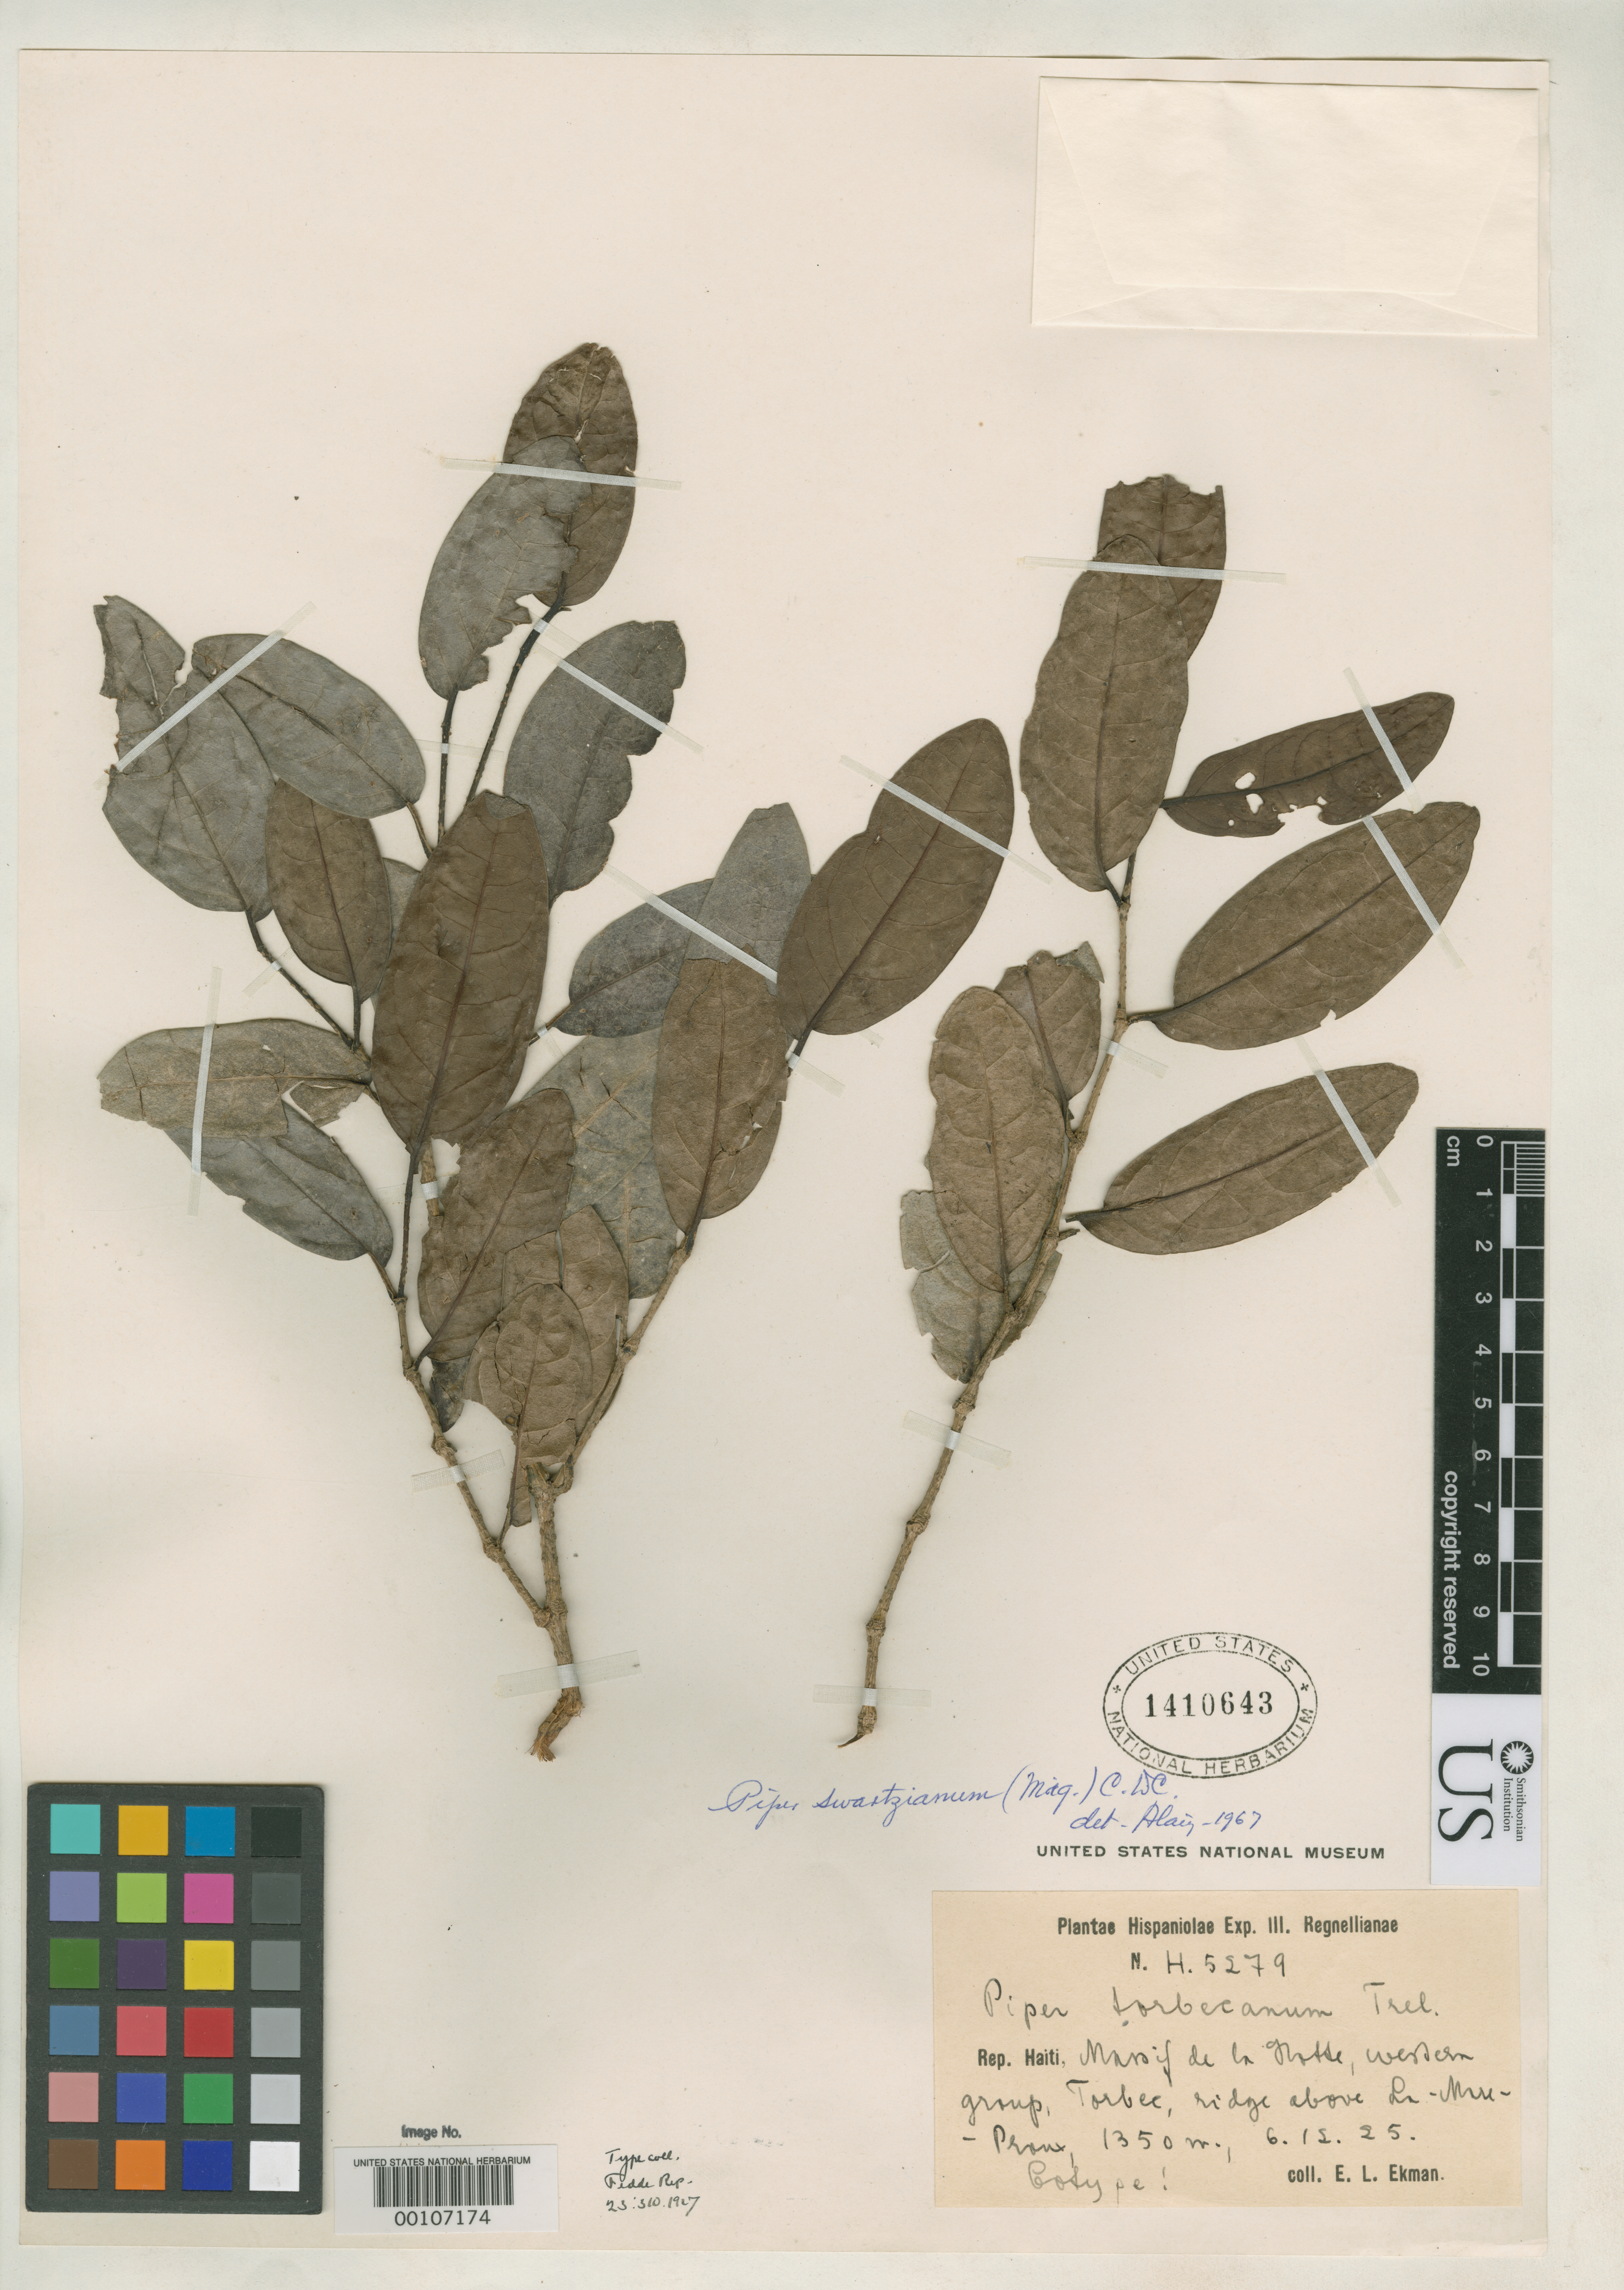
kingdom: Plantae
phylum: Tracheophyta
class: Magnoliopsida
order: Piperales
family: Piperaceae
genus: Piper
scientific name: Piper torbecanum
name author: Trel.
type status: Isotype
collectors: E. L. Ekman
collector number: H 5279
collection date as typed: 06 Dec 1925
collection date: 1925-12-06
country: Haiti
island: Hispaniola Island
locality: La Mare Proux, Torbec.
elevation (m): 1350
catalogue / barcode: US 1410643